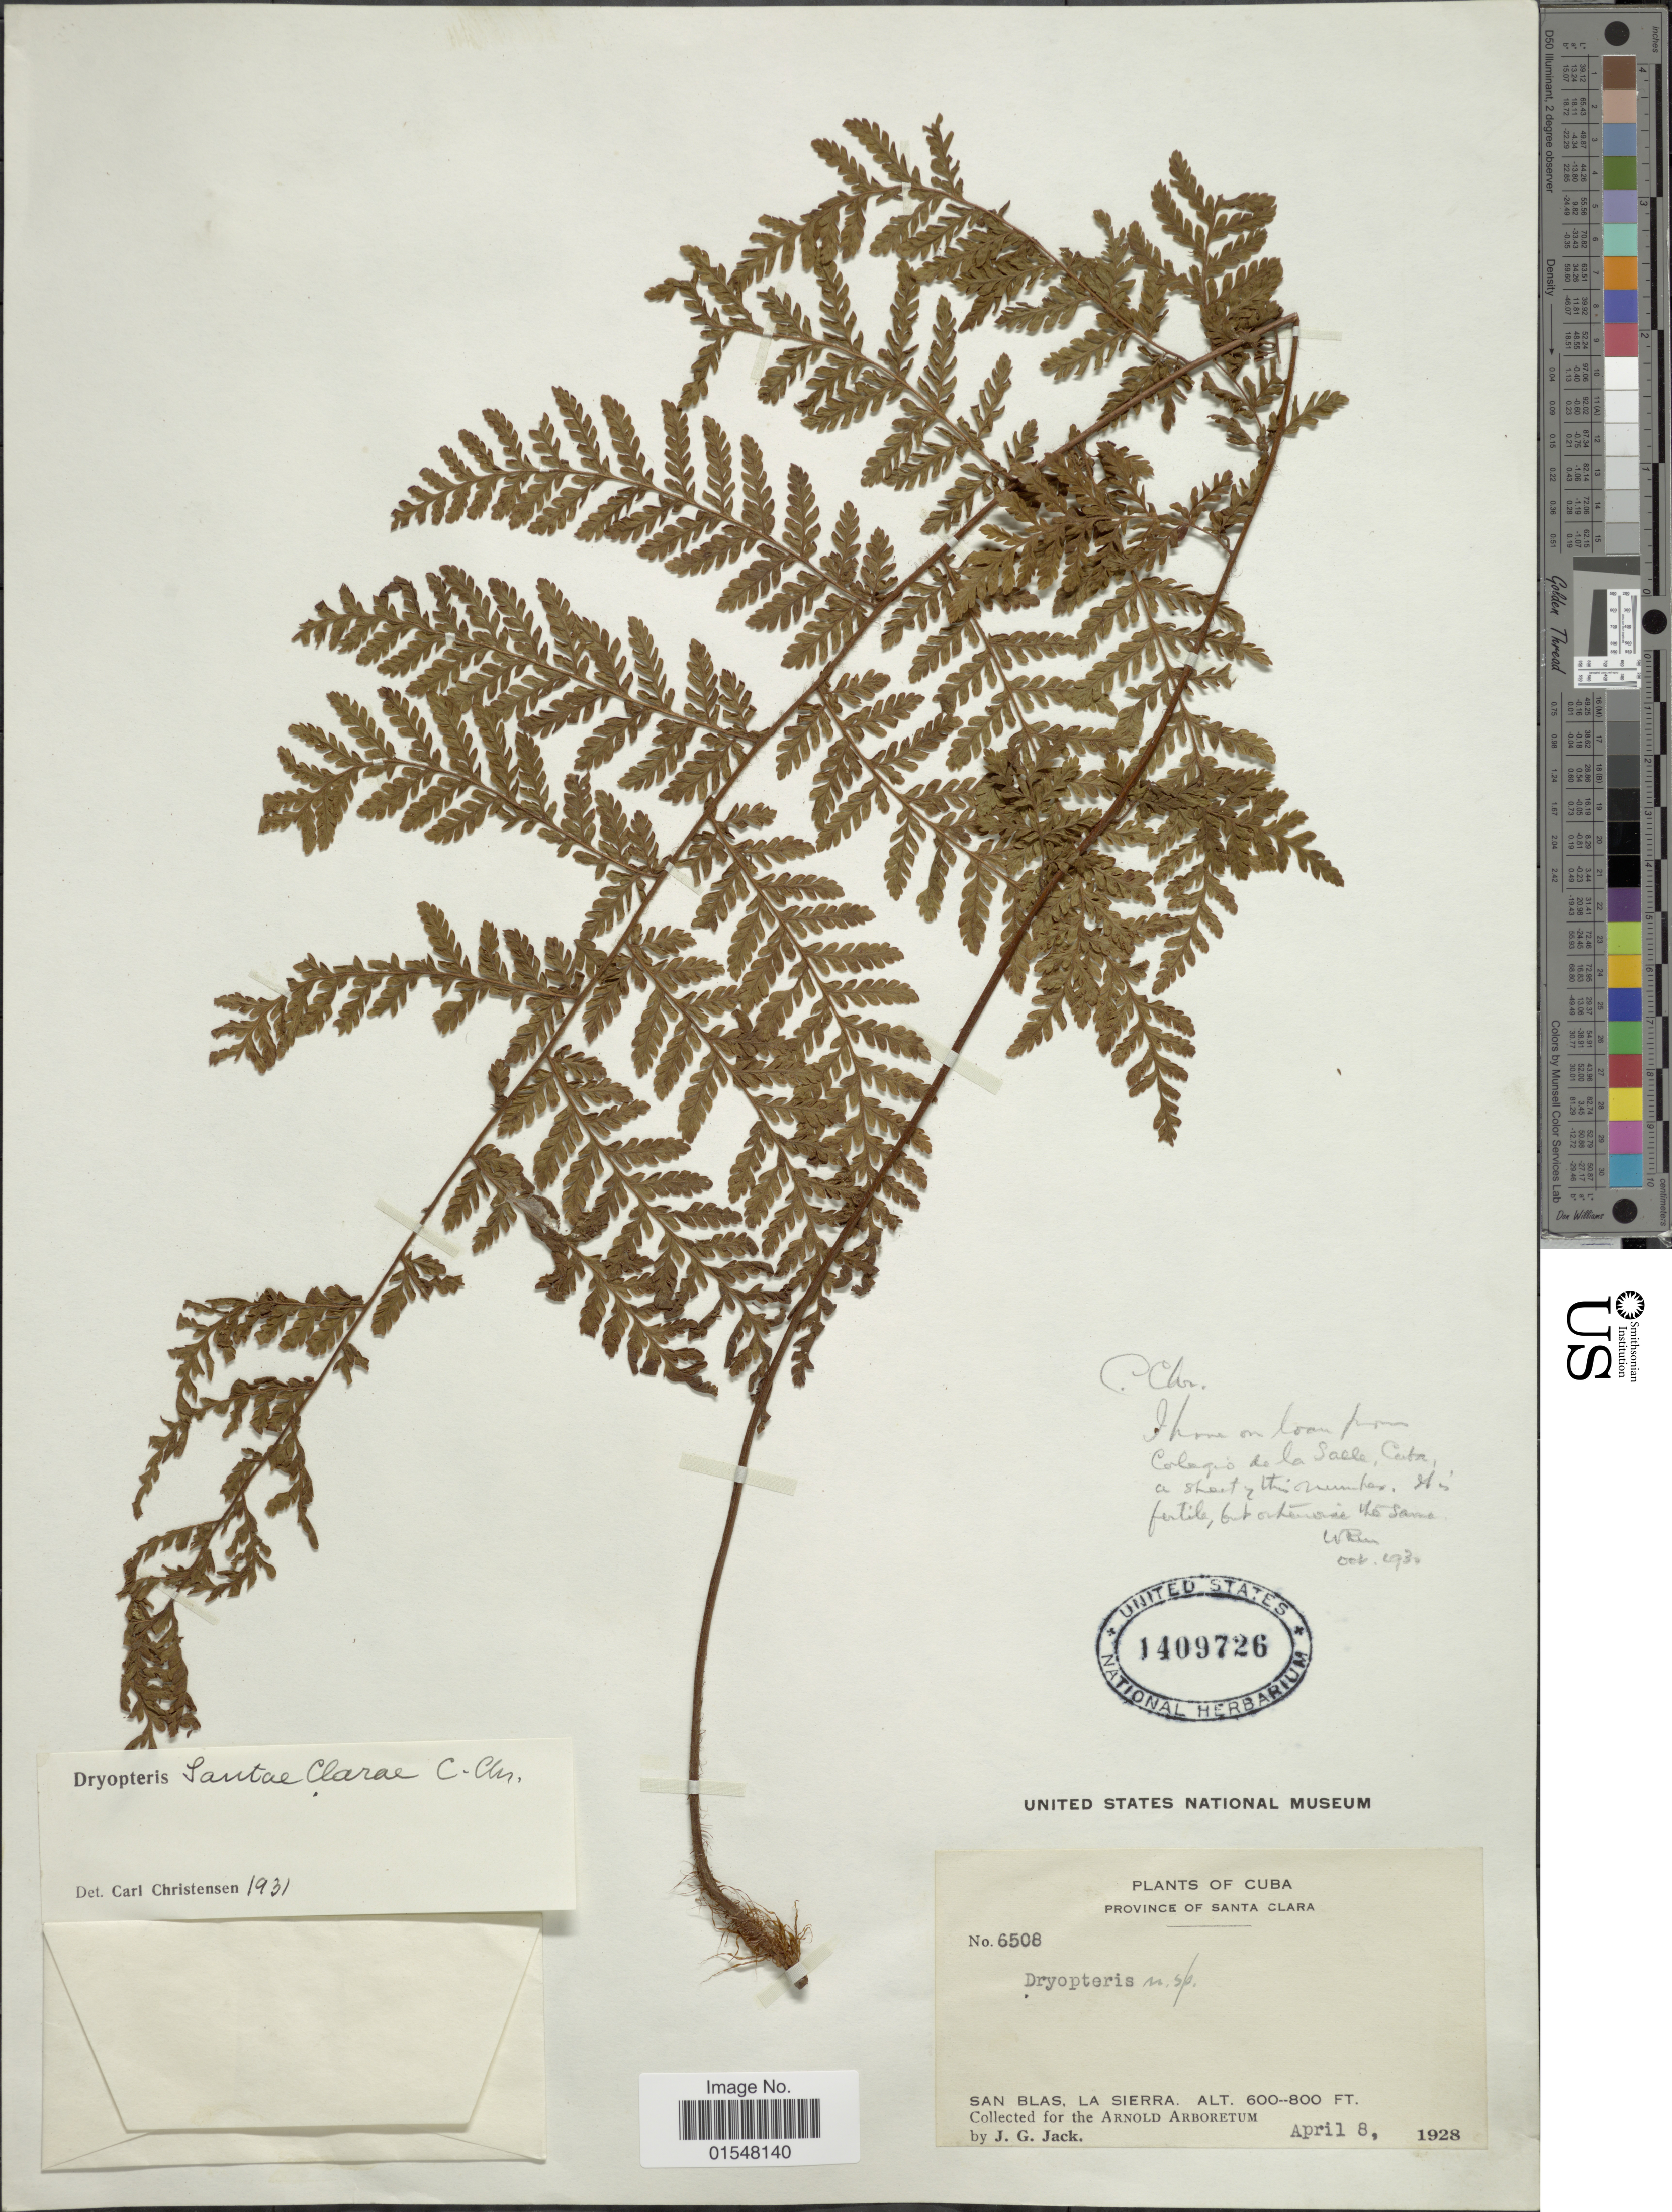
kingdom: Plantae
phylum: Tracheophyta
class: Polypodiopsida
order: Polypodiales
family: Dryopteridaceae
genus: Ctenitis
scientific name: Ctenitis santae-clarae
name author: (C. Chr.) Ching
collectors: J. G. Jack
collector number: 6508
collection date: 1928-04-08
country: Cuba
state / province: Las Villas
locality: Province of Santa Clara, San Blas, La Sierra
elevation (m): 183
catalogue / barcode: US 1409826